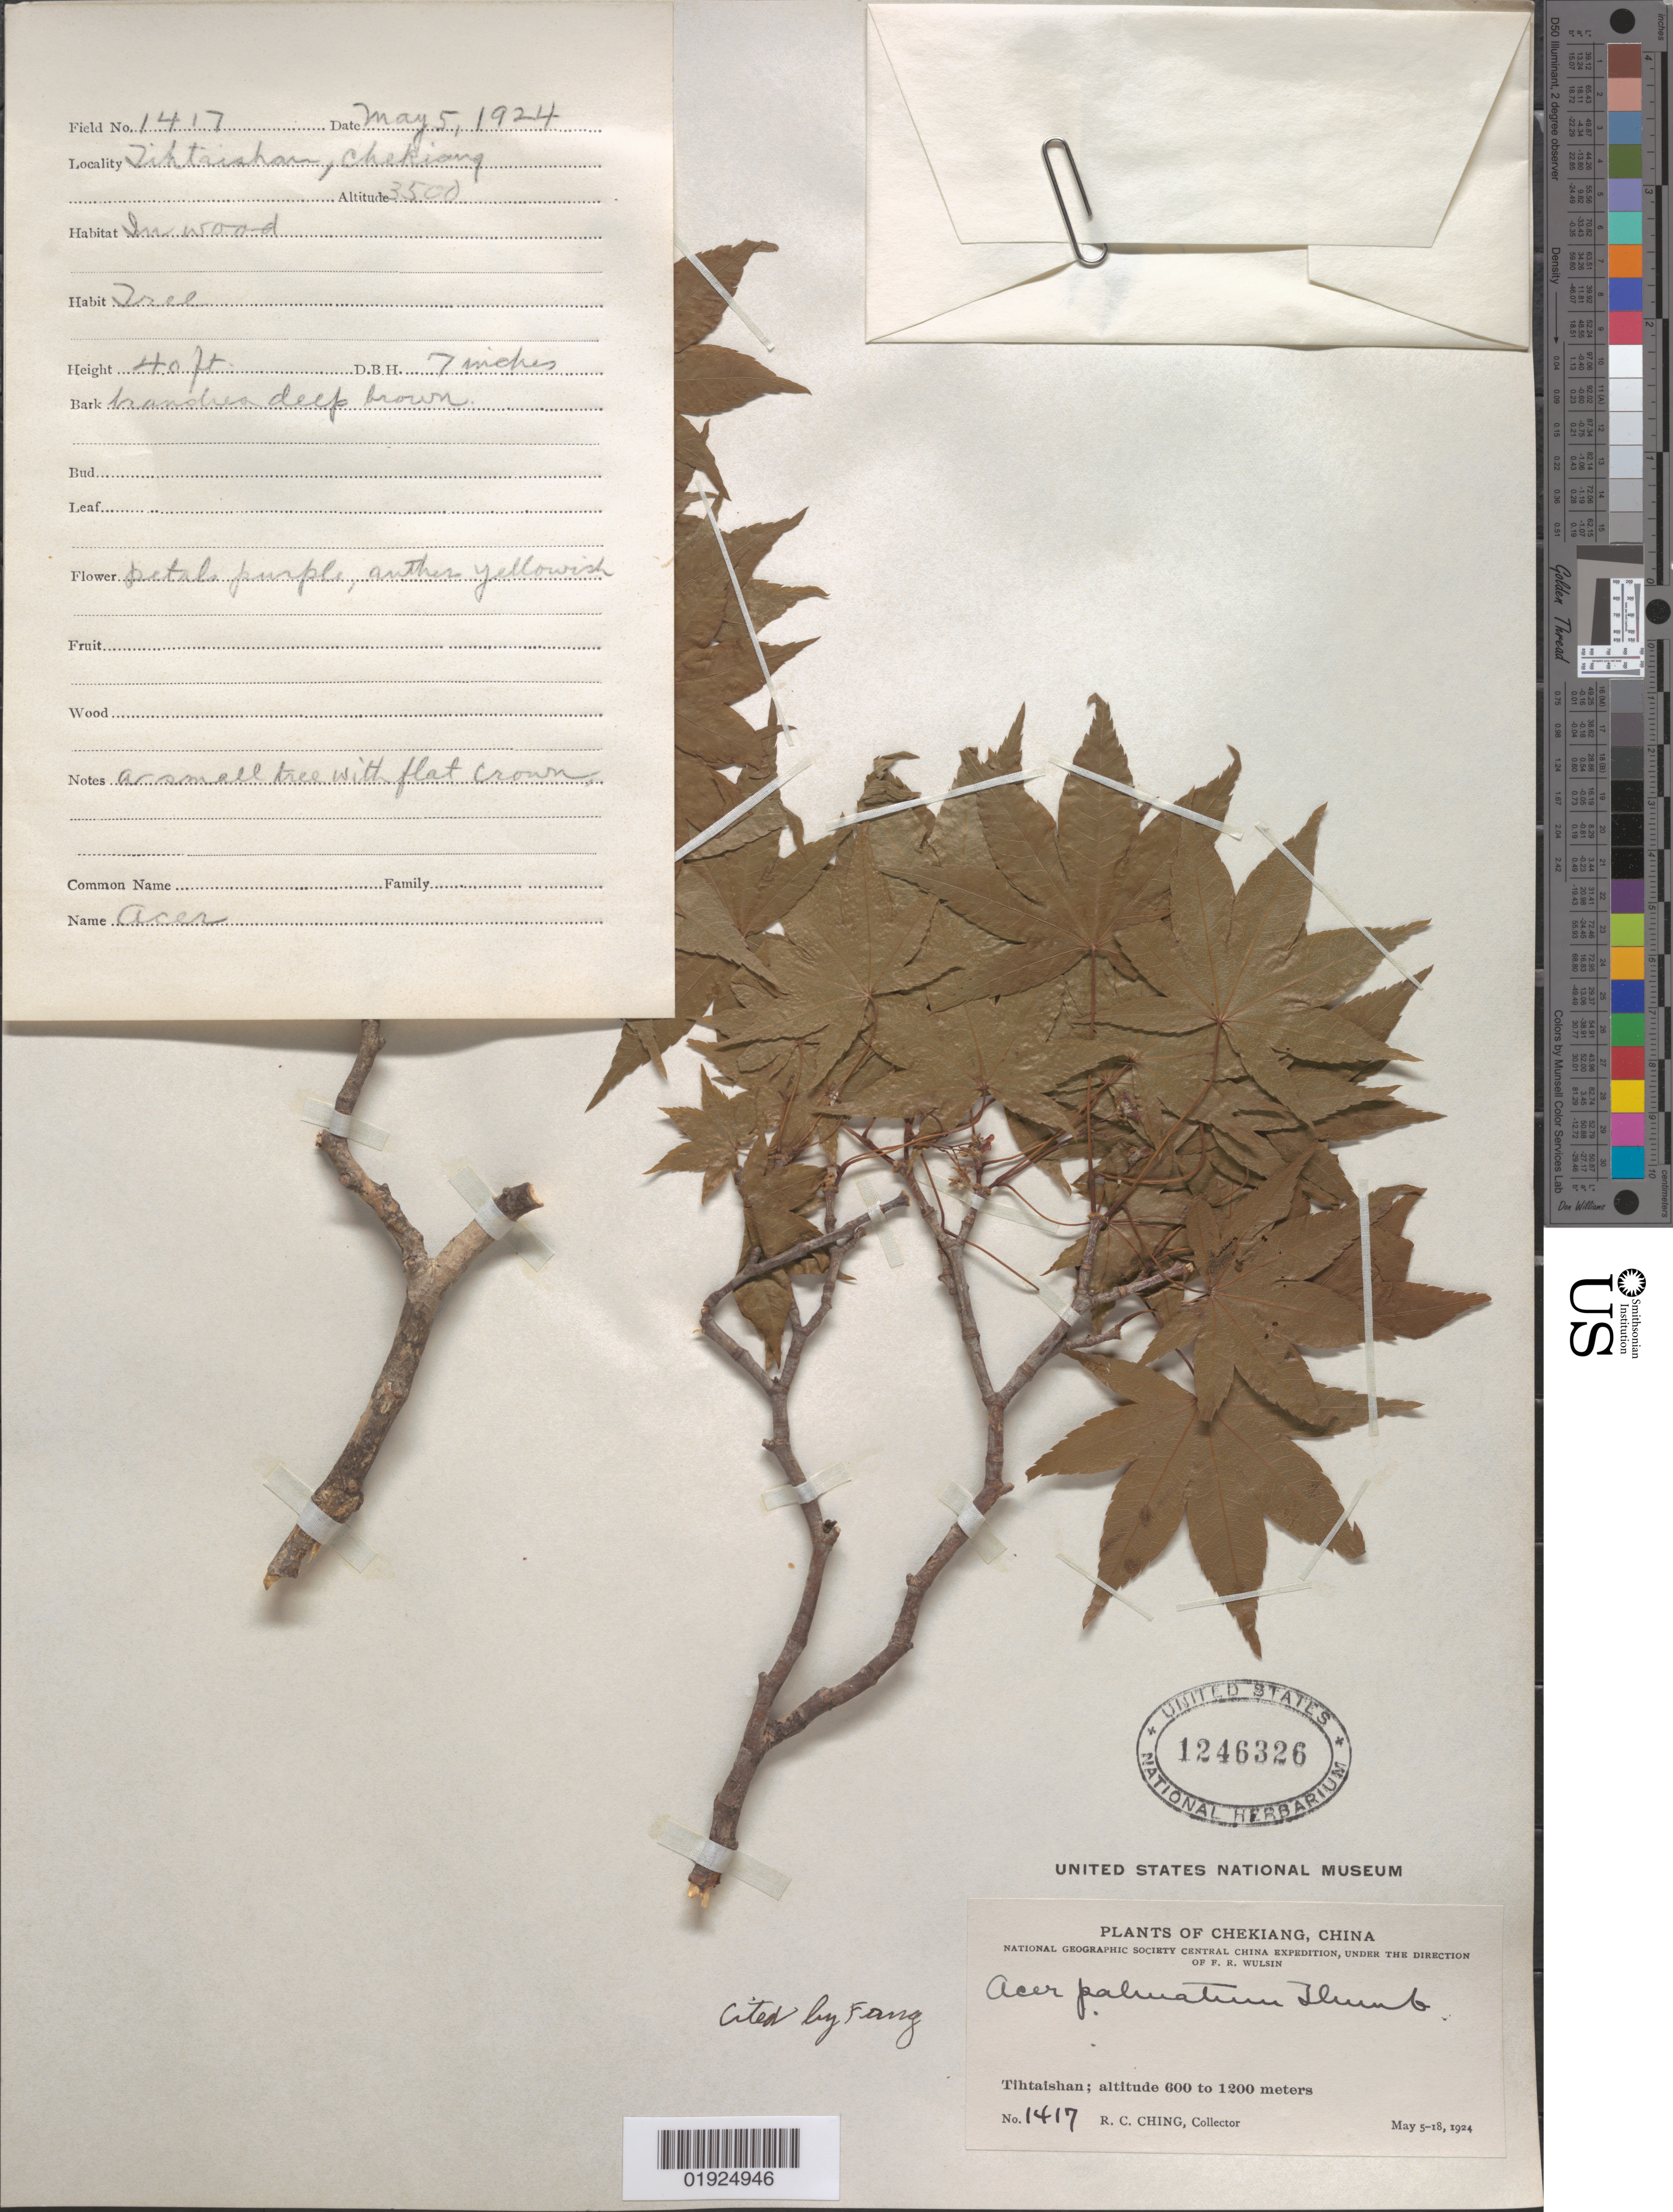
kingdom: Plantae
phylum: Tracheophyta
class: Magnoliopsida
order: Sapindales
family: Sapindaceae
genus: Acer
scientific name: Acer palmatum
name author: Thunb.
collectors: R. C. Ching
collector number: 1417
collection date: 1924-05-05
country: China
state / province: Zhejiang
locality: Chekiang [Zhejiang], Tihtaishan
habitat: In wood. Rare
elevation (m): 1067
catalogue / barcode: US 1246326